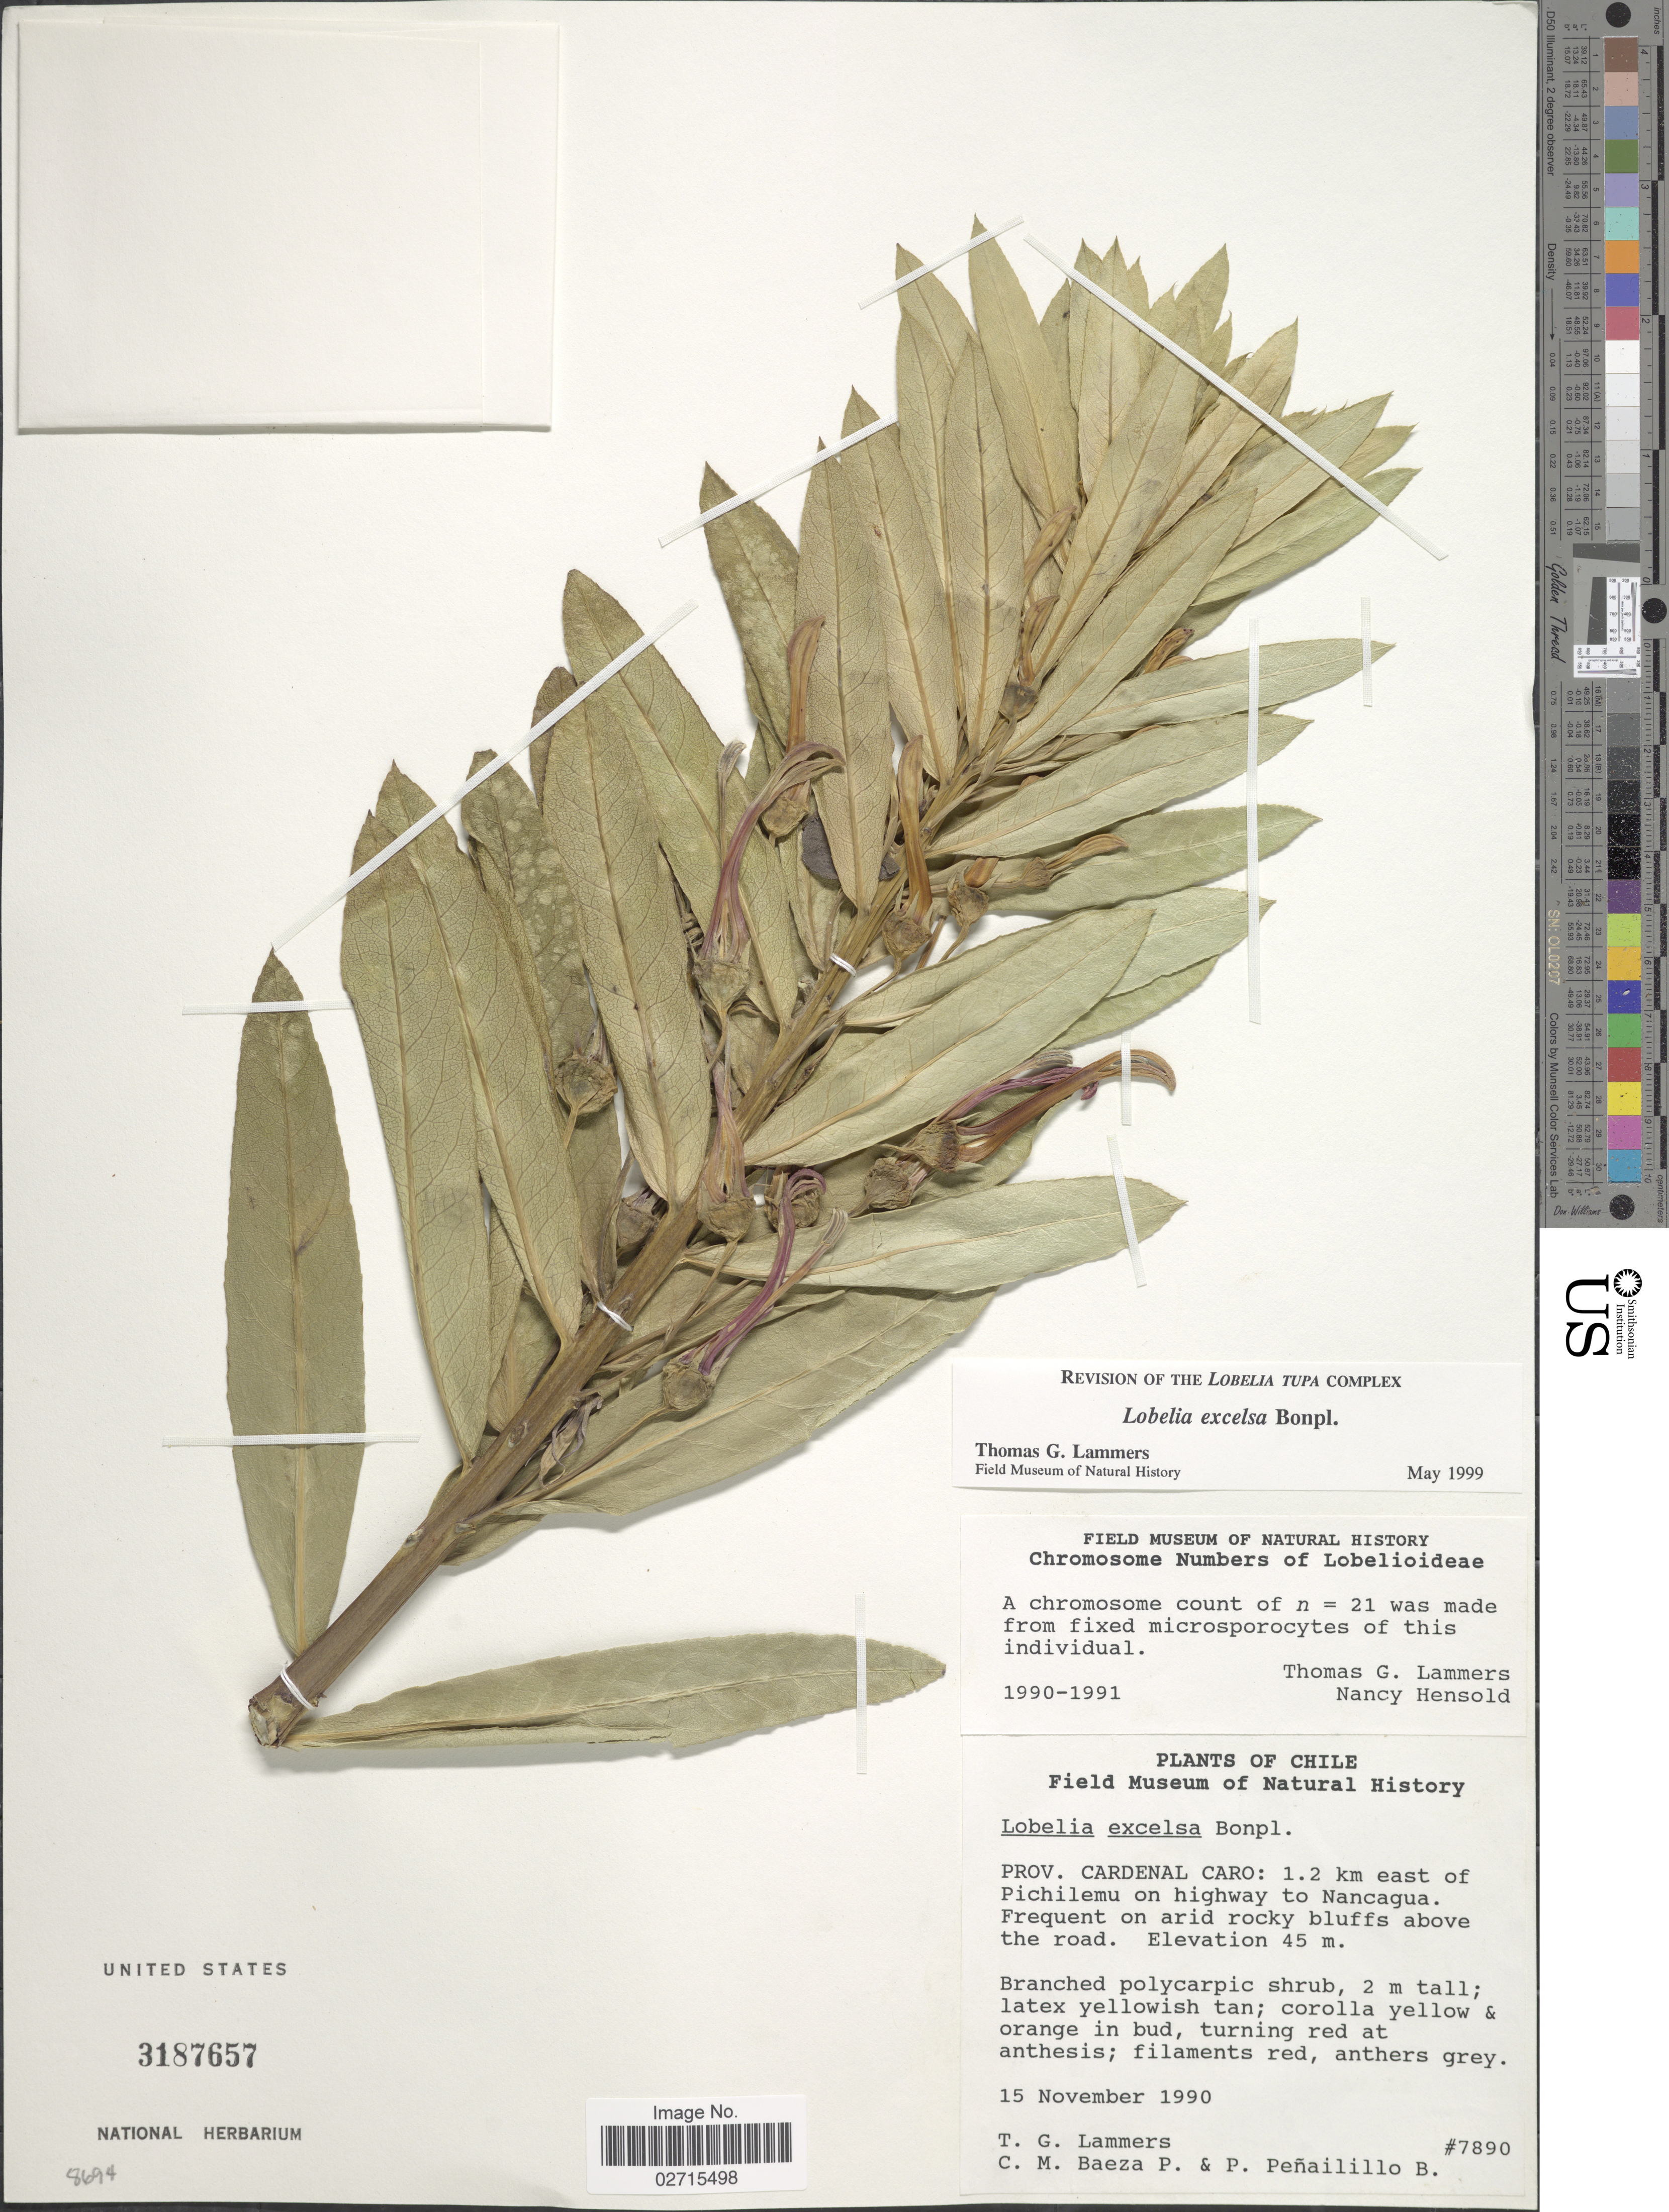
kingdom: Plantae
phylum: Tracheophyta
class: Magnoliopsida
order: Asterales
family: Campanulaceae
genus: Lobelia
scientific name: Lobelia excelsa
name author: L.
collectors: T. G. Lammers, C. Baeza & P. Peñailillo B.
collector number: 7890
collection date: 1990-11-15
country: Chile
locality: Prov. Cardenal Caro: 1.2 km east of Pichilemu on highway to Nancagua, frequent on arid rocky bluffs above the road.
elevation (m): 45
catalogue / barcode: US 3187657